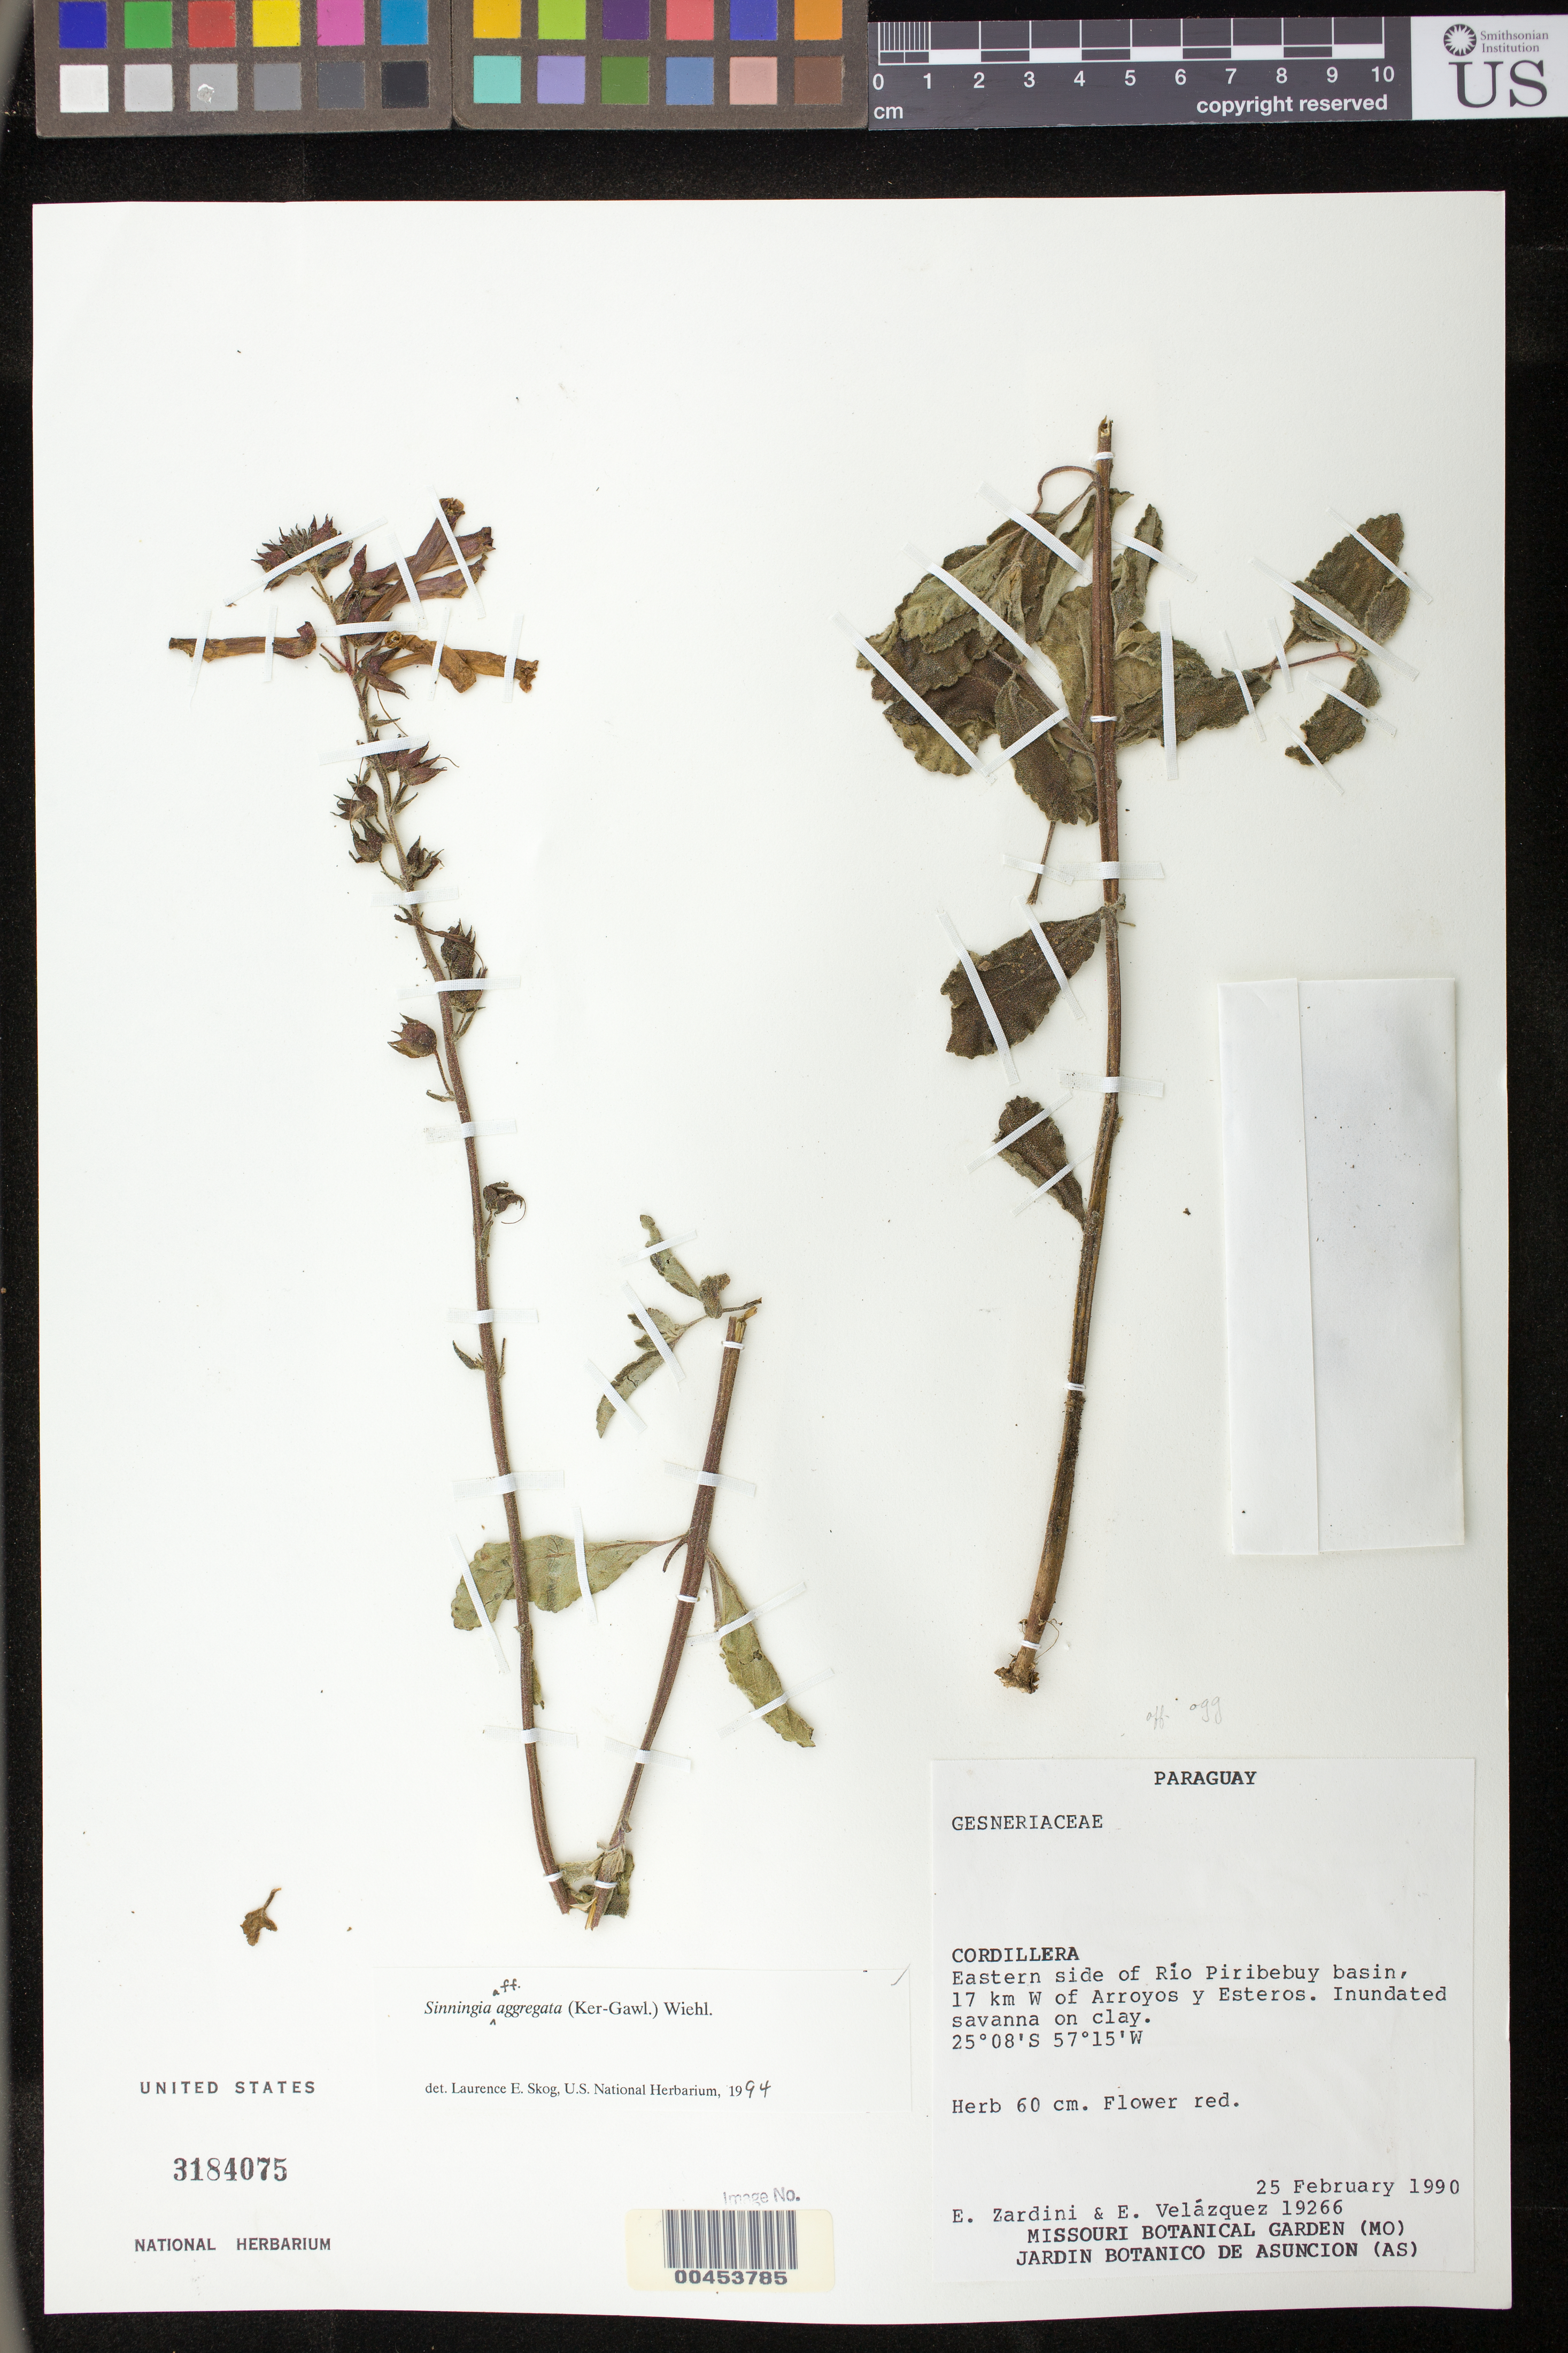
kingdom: Plantae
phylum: Tracheophyta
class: Magnoliopsida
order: Lamiales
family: Gesneriaceae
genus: Sinningia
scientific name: Sinningia aggregata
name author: (Ker Gawl.) Wiehler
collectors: E. M. Zardini & C. Valazquez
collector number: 19266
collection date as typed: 25 Feb 1990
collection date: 1990-02-25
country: Paraguay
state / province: Cordillera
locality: E side of Rio Piribebuy, W of Arroyos and Esteros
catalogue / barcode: US 3184075